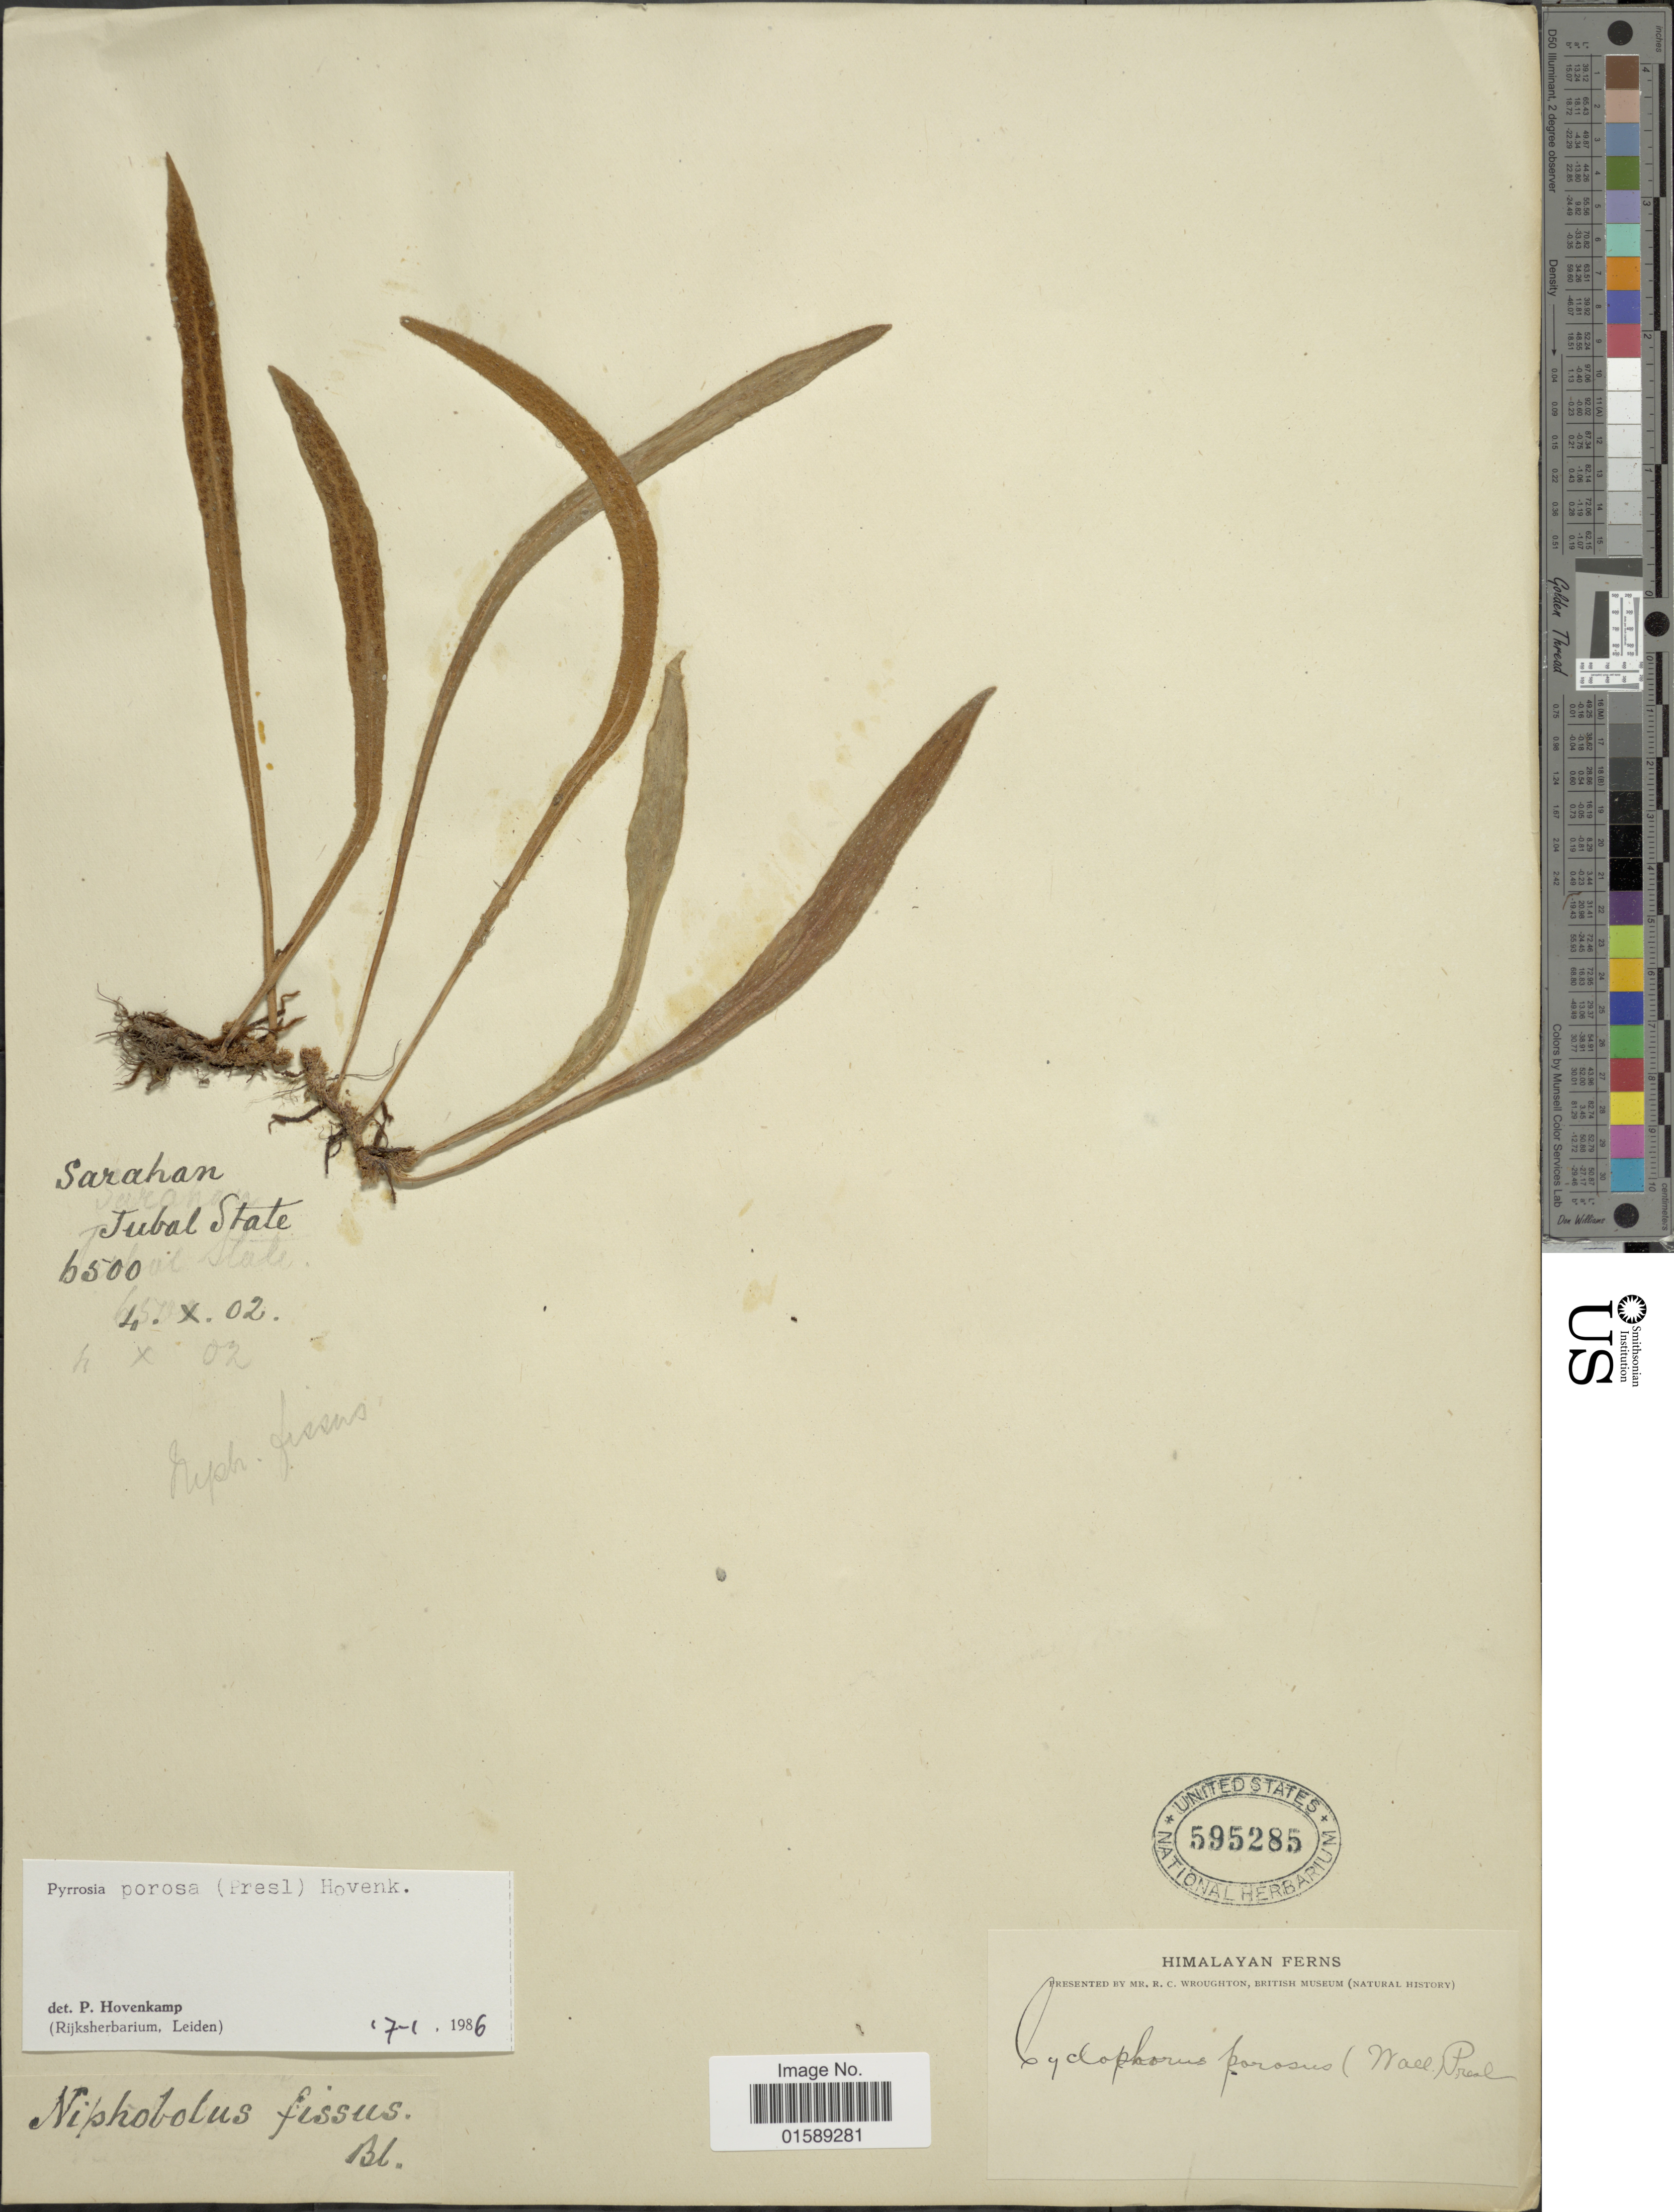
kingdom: Plantae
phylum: Tracheophyta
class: Polypodiopsida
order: Polypodiales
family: Polypodiaceae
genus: Pyrrosia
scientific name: Pyrrosia porosa var. porosa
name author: (C. Presl) Hovenkamp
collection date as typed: Transcribed d/m/y: 4/10/2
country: India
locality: Sarahan, Jubal State.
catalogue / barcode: US 595285